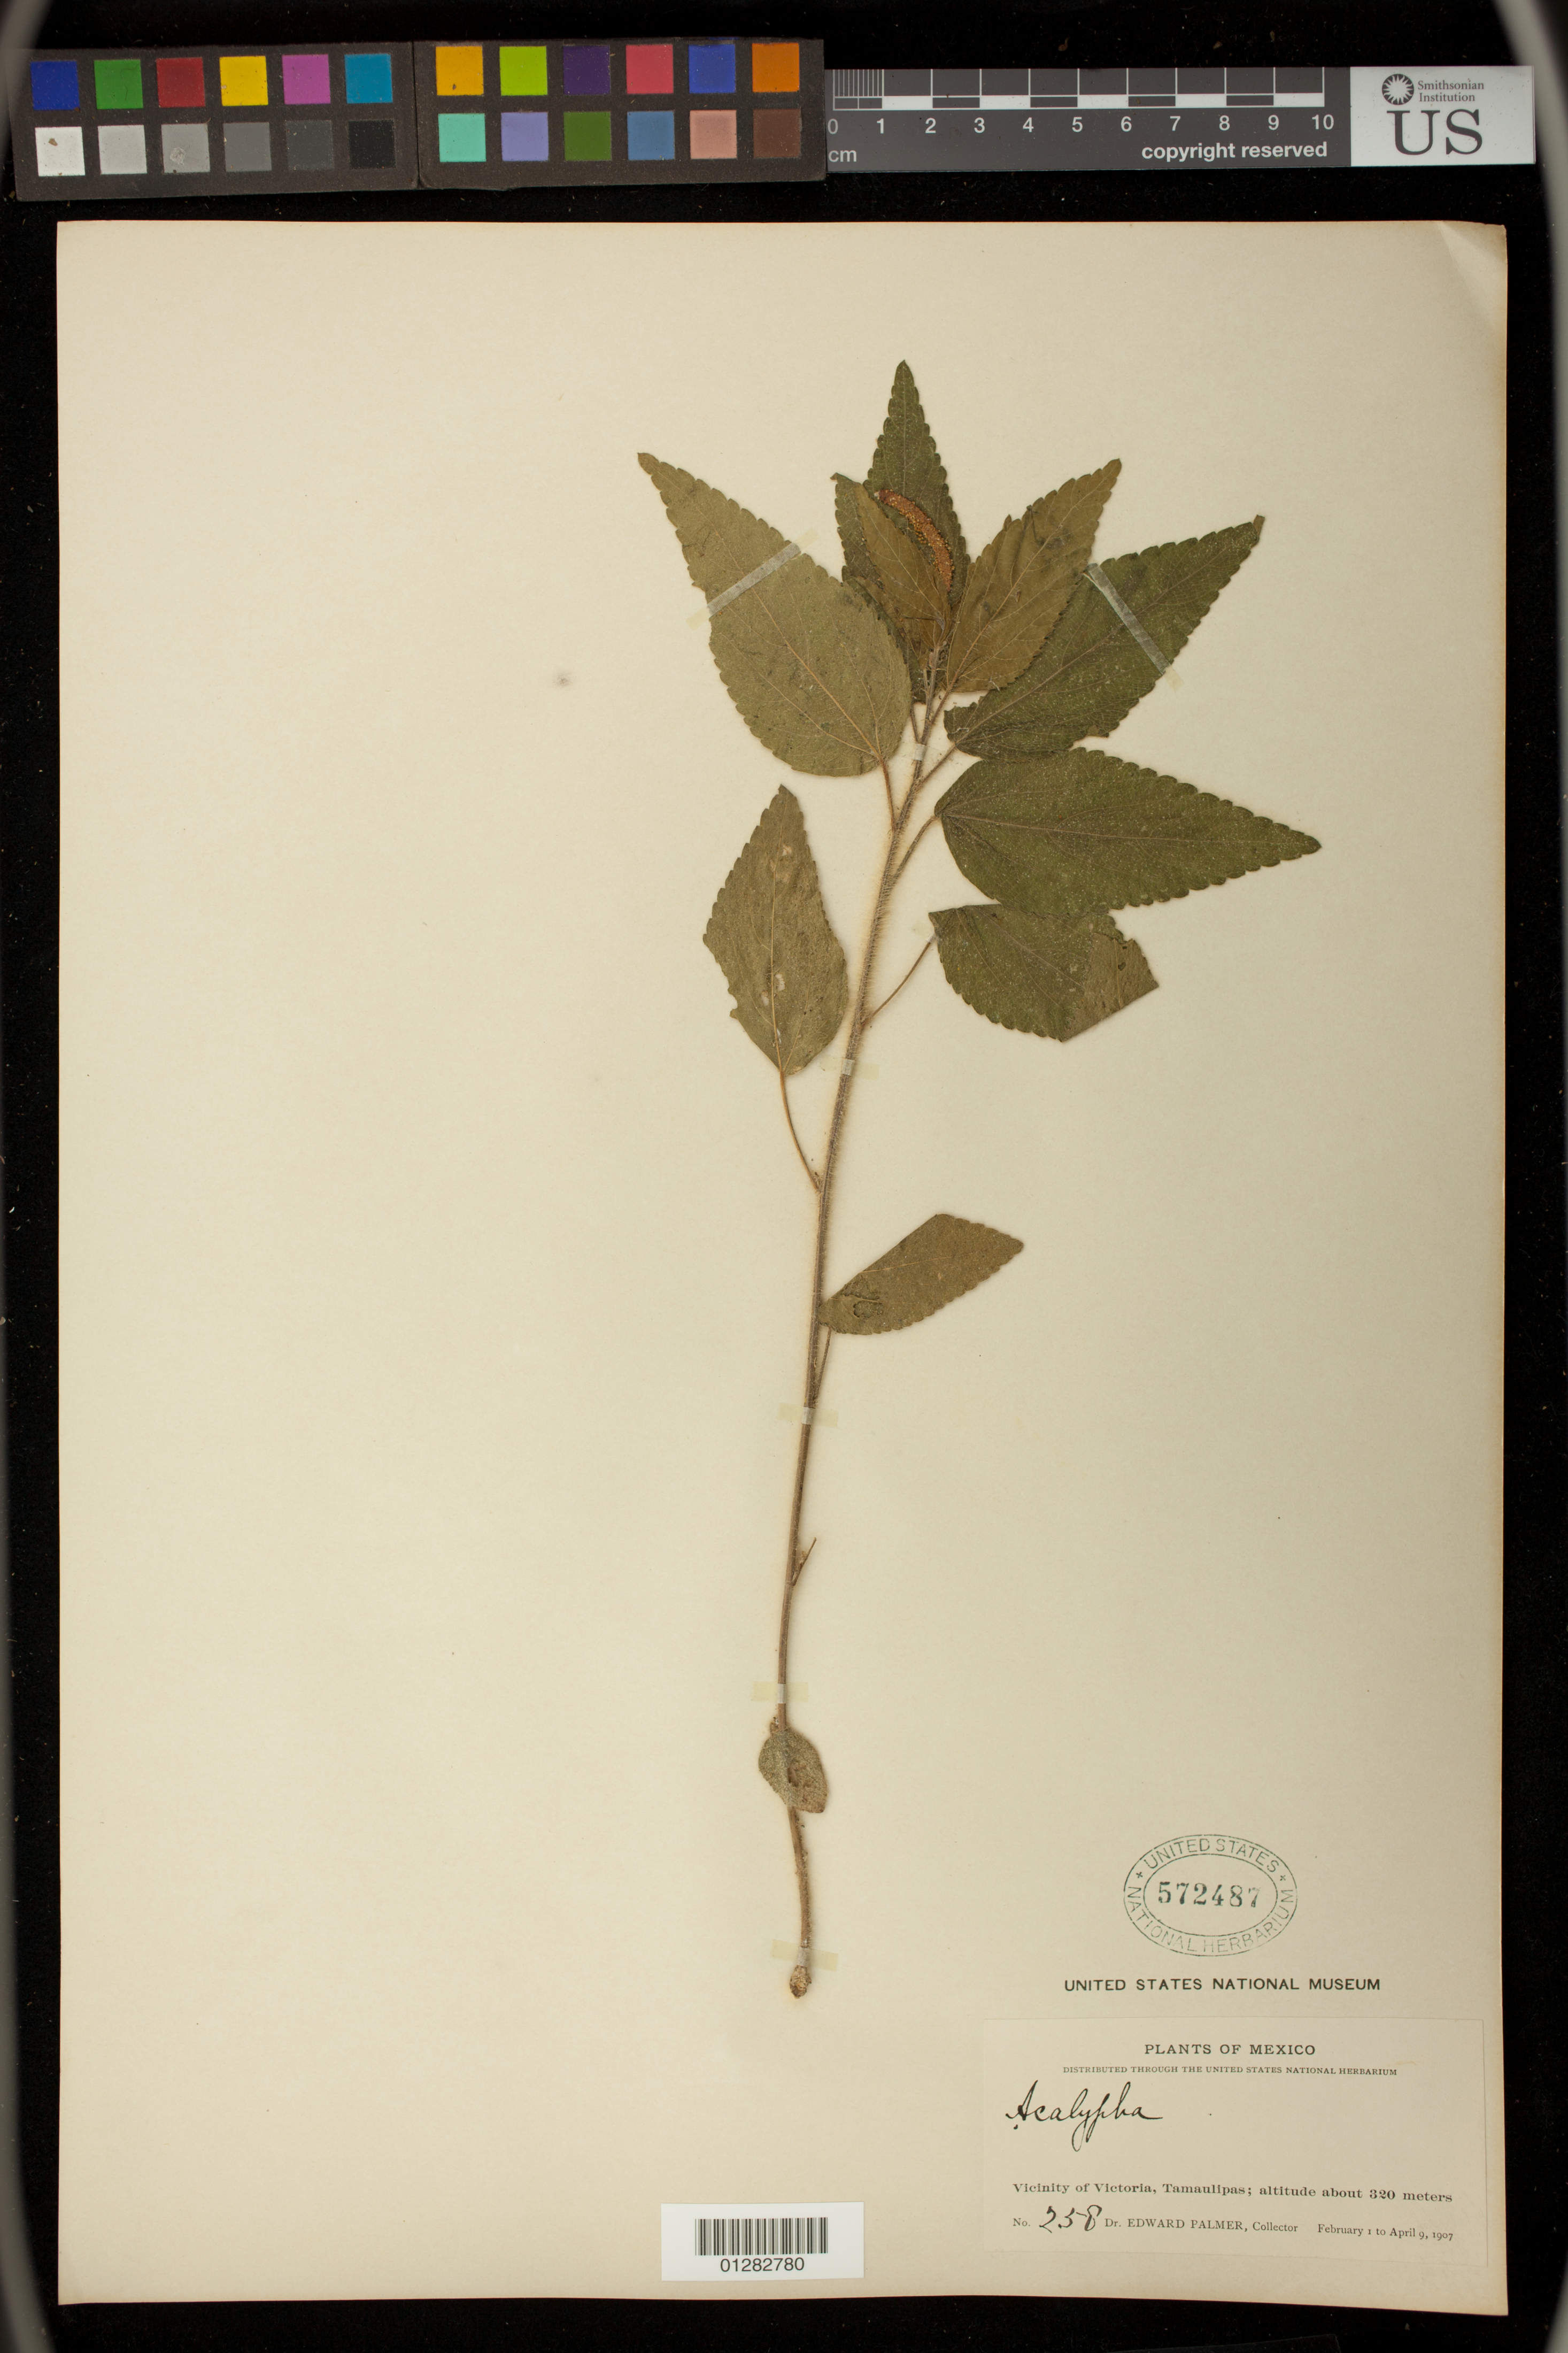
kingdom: Plantae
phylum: Tracheophyta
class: Magnoliopsida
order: Malpighiales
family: Euphorbiaceae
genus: Acalypha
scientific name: Acalypha sp.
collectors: E. Palmer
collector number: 258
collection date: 1907-02-01/1907-04-09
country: Mexico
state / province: Tamaulipas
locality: Vicinity of Victoria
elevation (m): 98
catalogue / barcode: US 572487